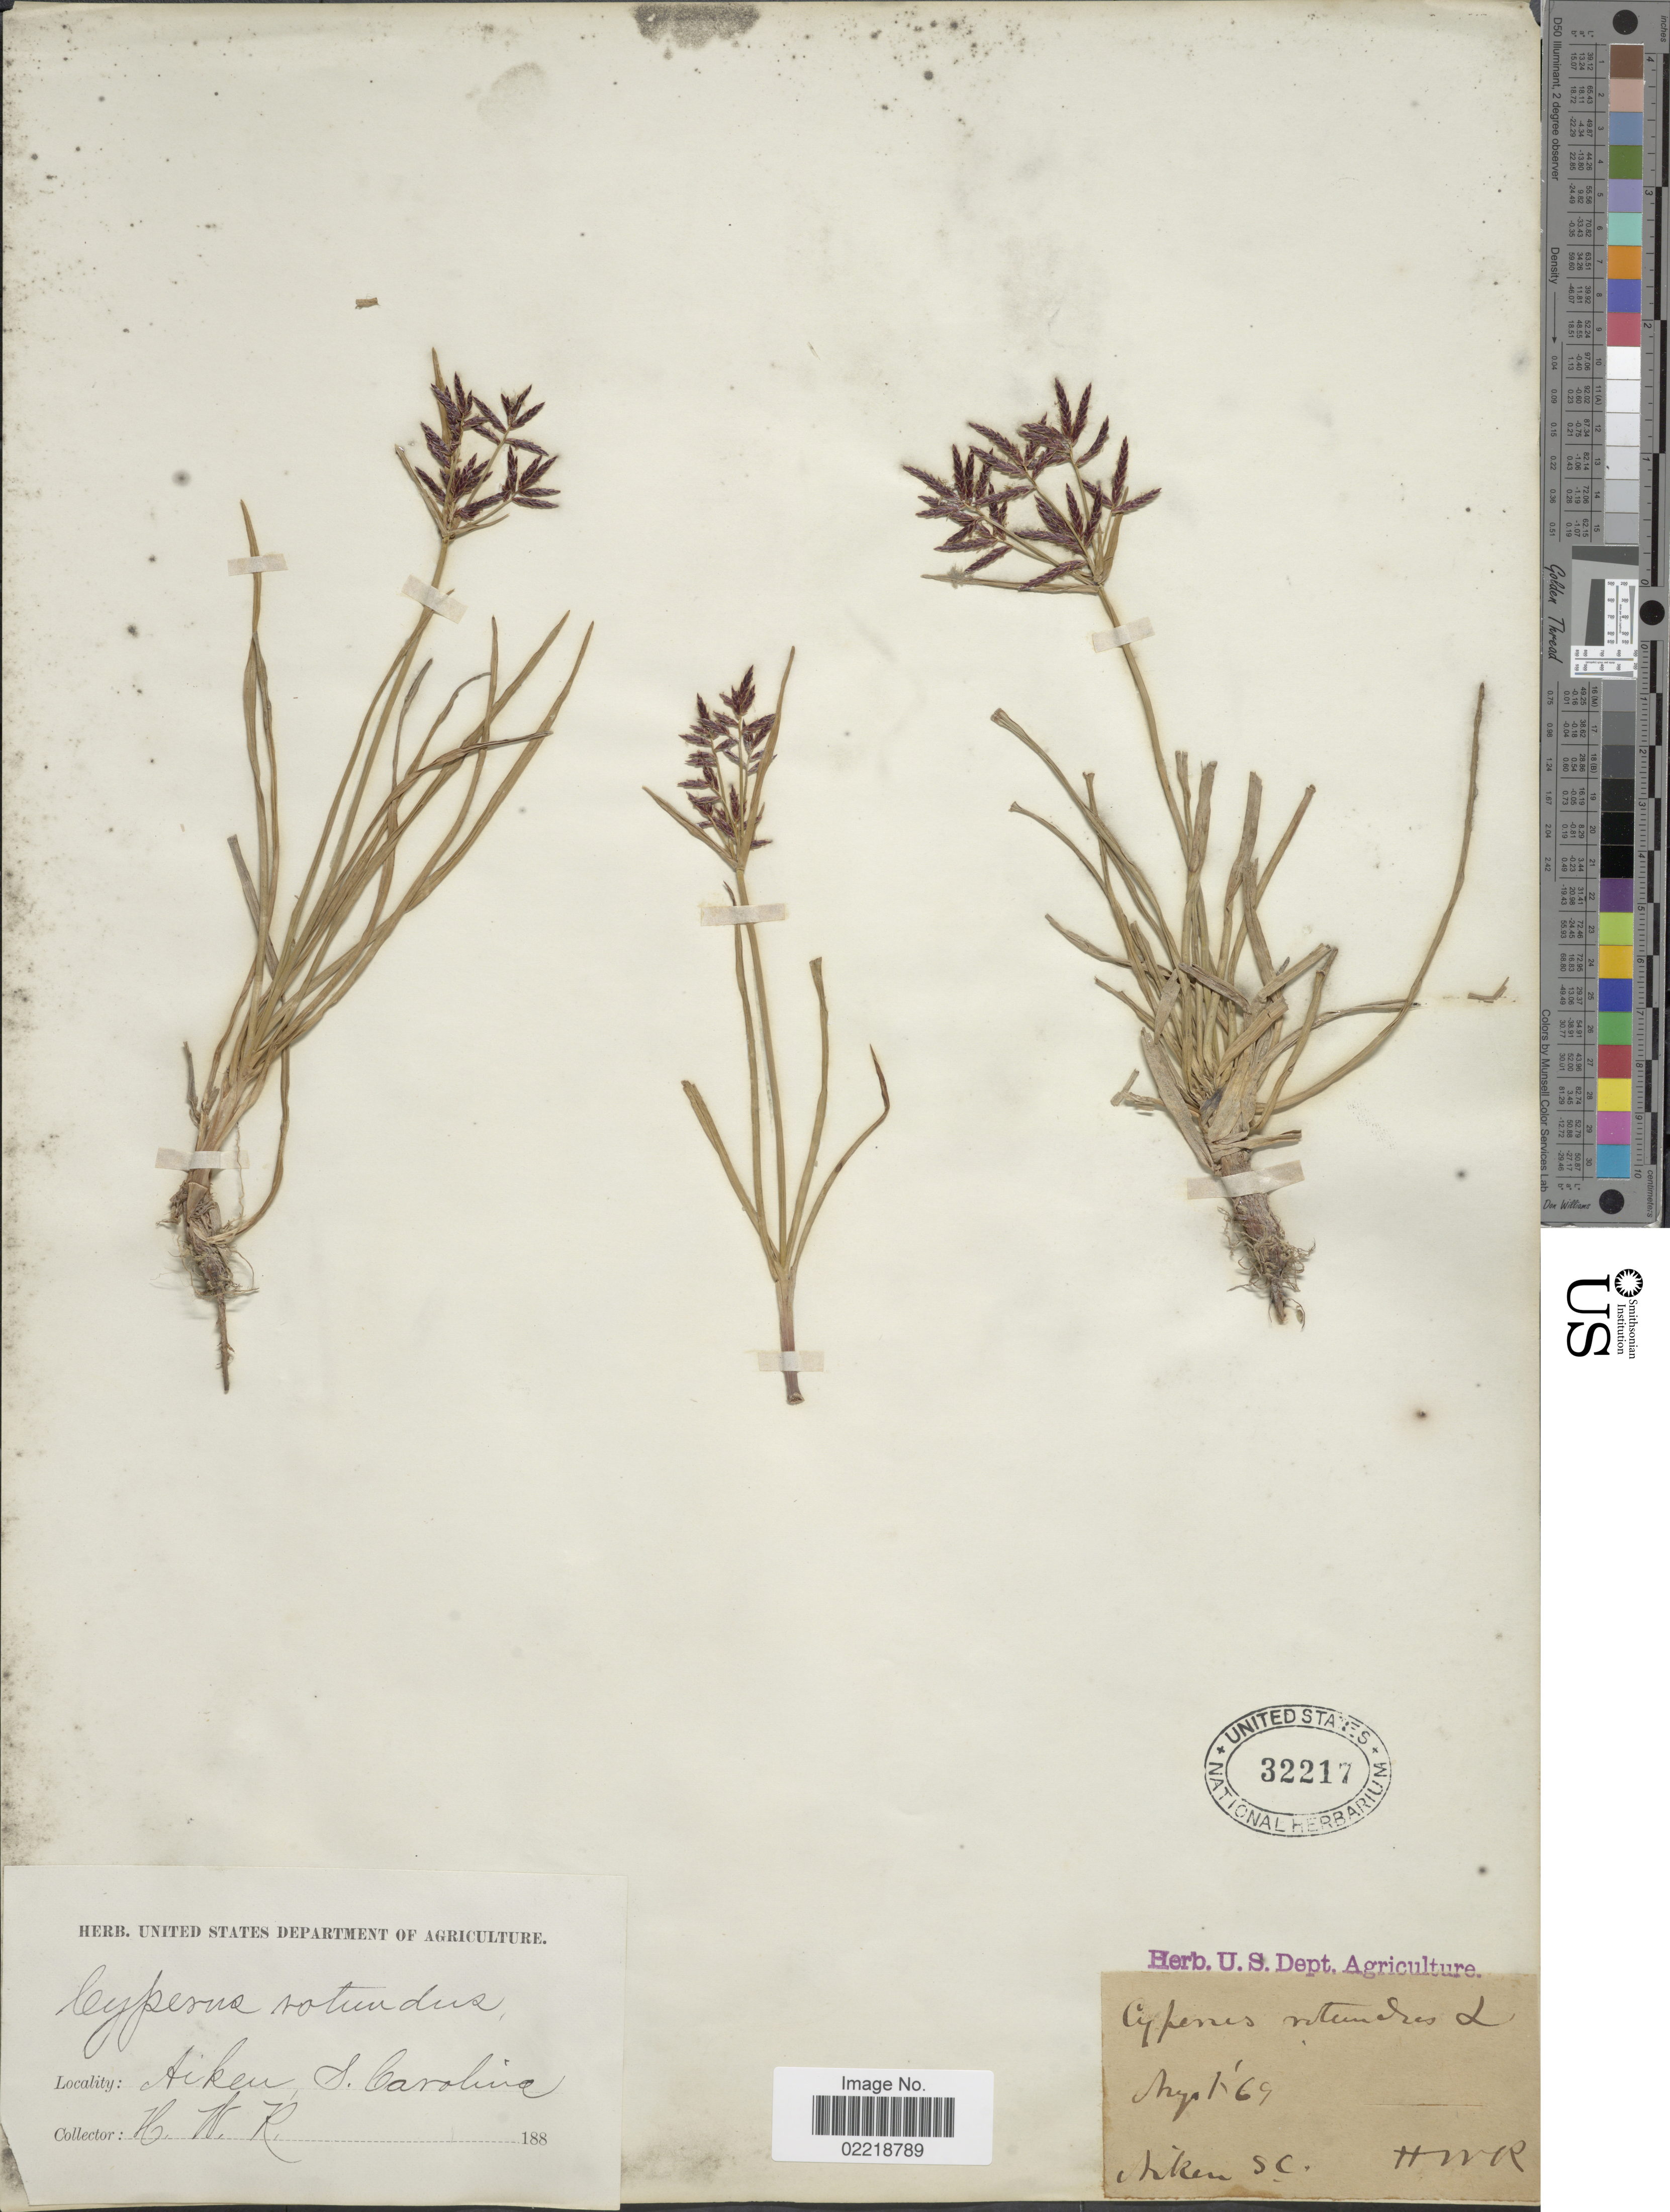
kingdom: Plantae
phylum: Tracheophyta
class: Liliopsida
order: Poales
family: Cyperaceae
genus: Cyperus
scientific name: Cyperus rotundus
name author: L.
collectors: H. W. R.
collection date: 1869-08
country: United States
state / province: South Carolina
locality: Aiken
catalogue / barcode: US 32217